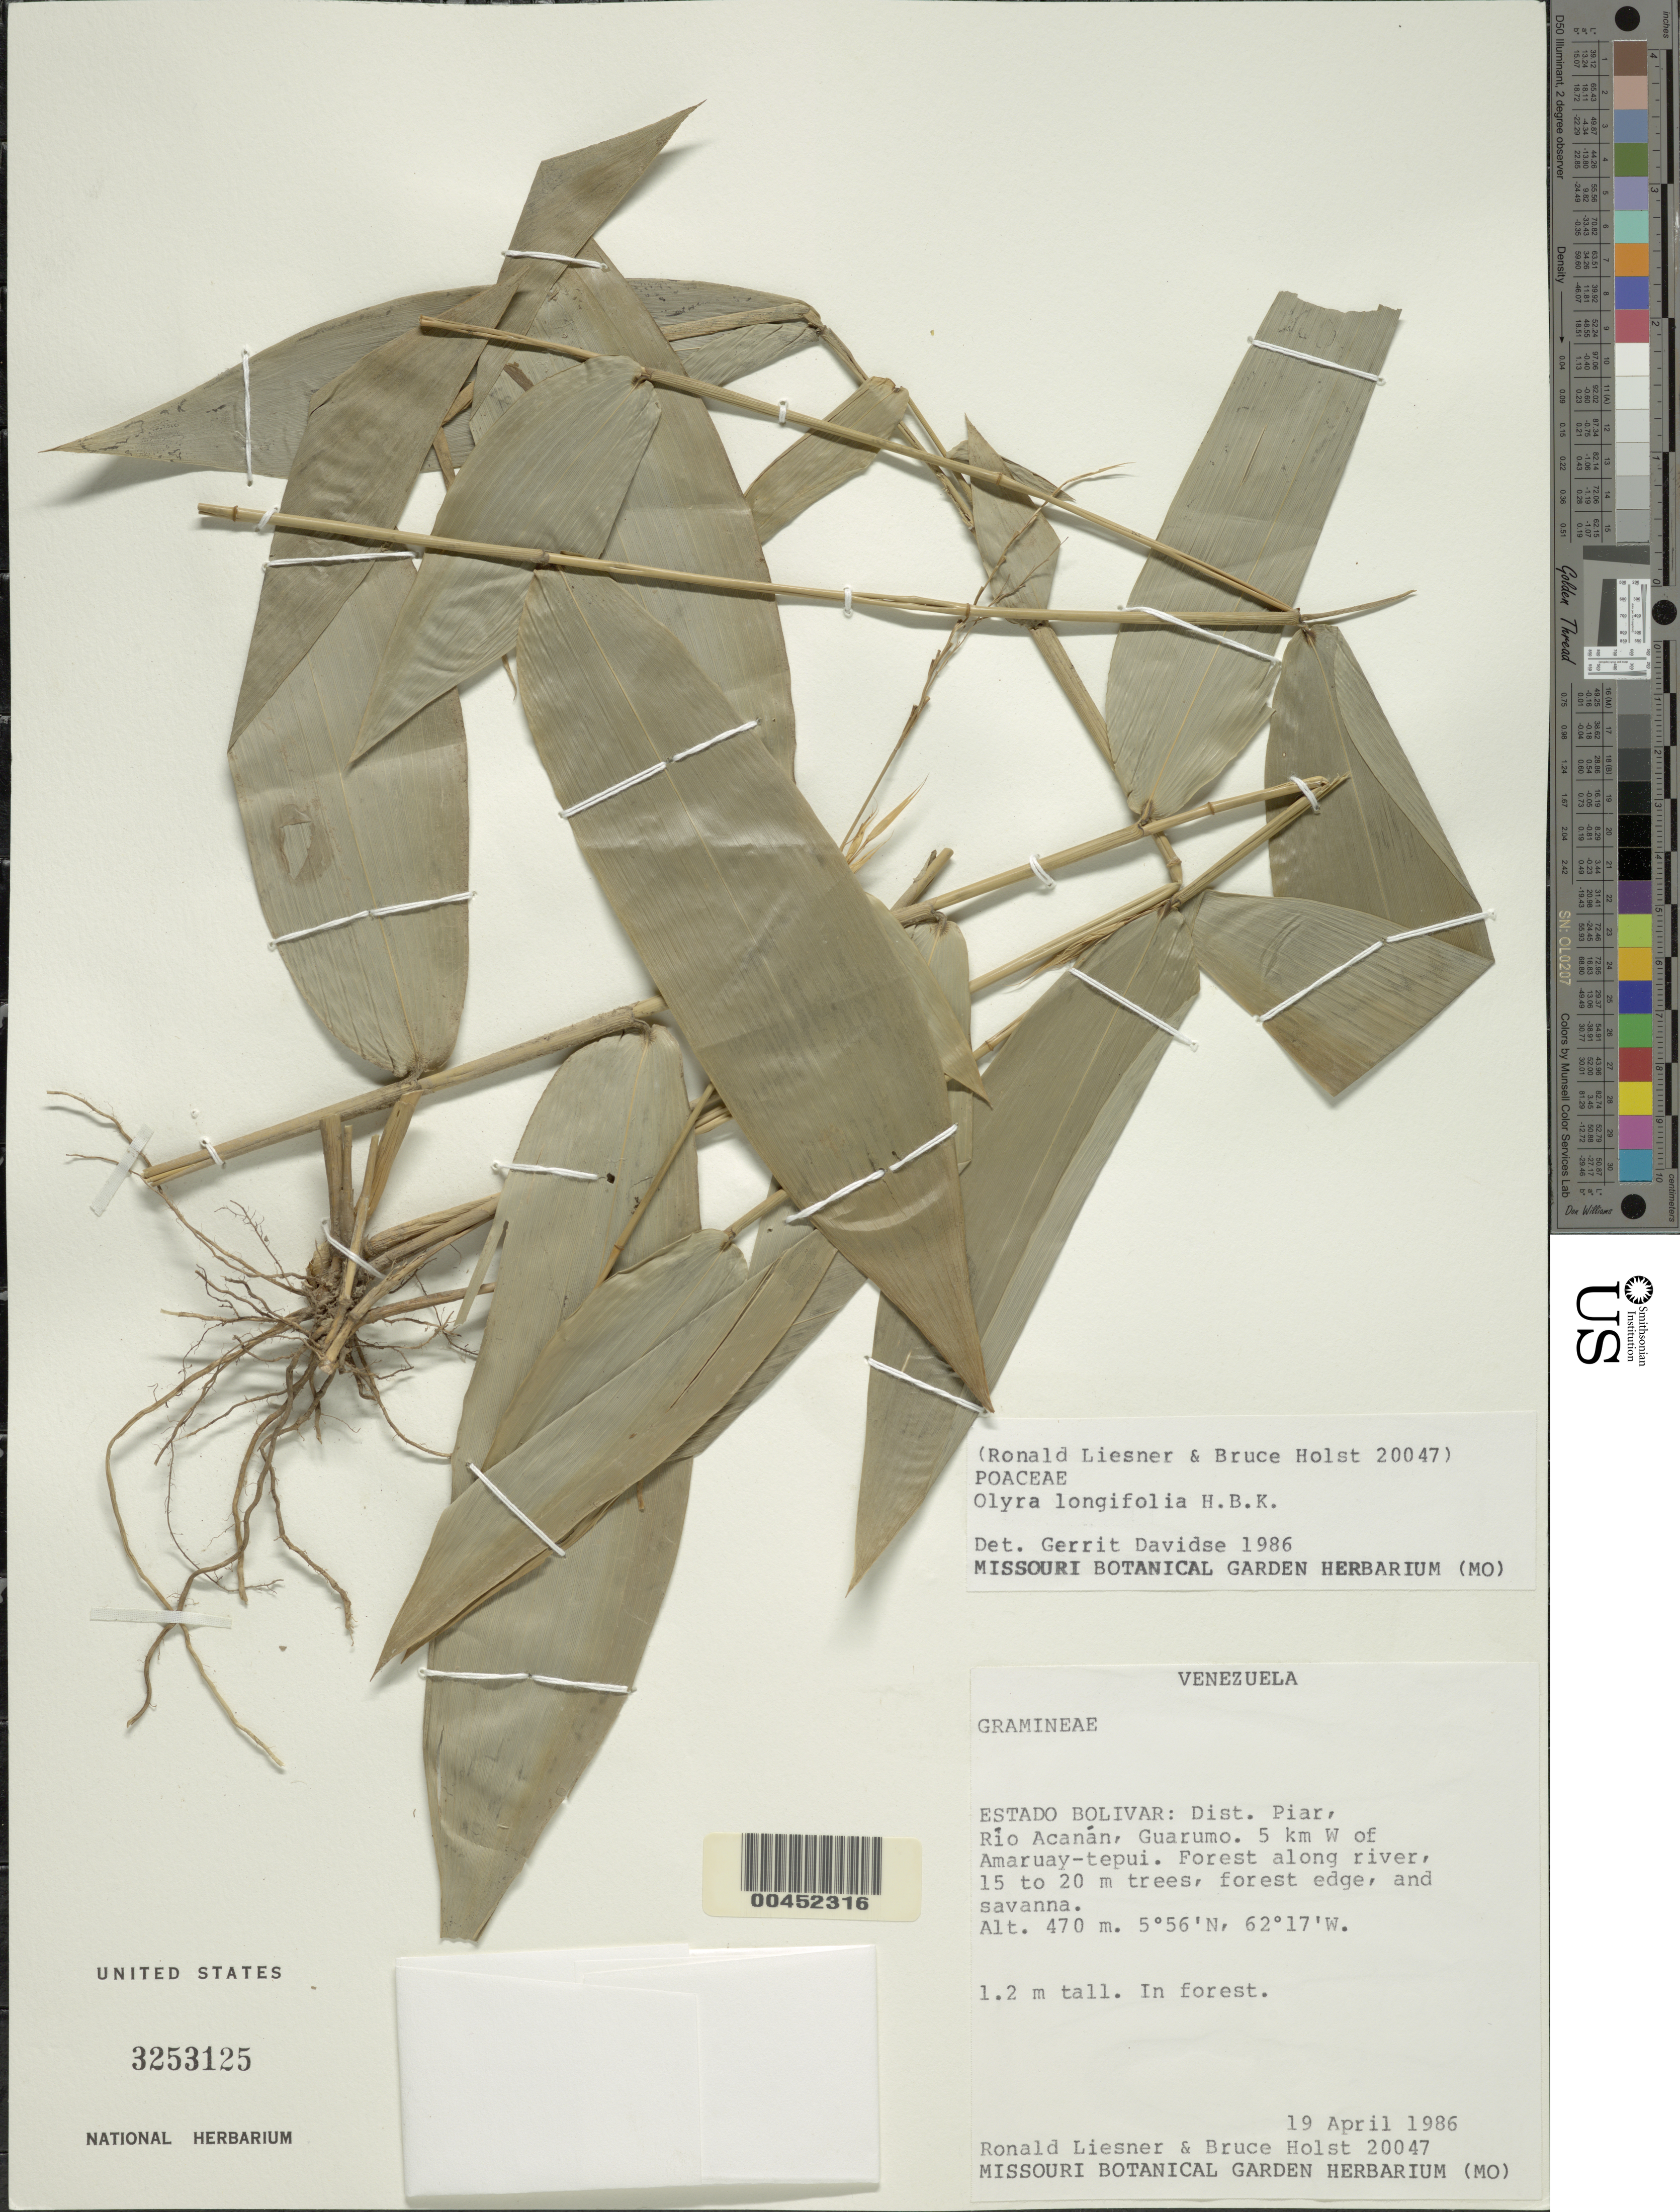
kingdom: Plantae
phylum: Tracheophyta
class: Liliopsida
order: Poales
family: Poaceae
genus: Olyra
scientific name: Olyra longifolia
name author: Kunth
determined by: Davidse, Gerrit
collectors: R. L. Liesner & B. Holst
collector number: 20047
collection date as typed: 19 Apr 1986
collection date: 1986-04-19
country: Venezuela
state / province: Bolivar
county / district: Piar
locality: Rio acanan, guarumo. 5 km w of amaruay-tepui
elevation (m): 470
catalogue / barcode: US 3253125